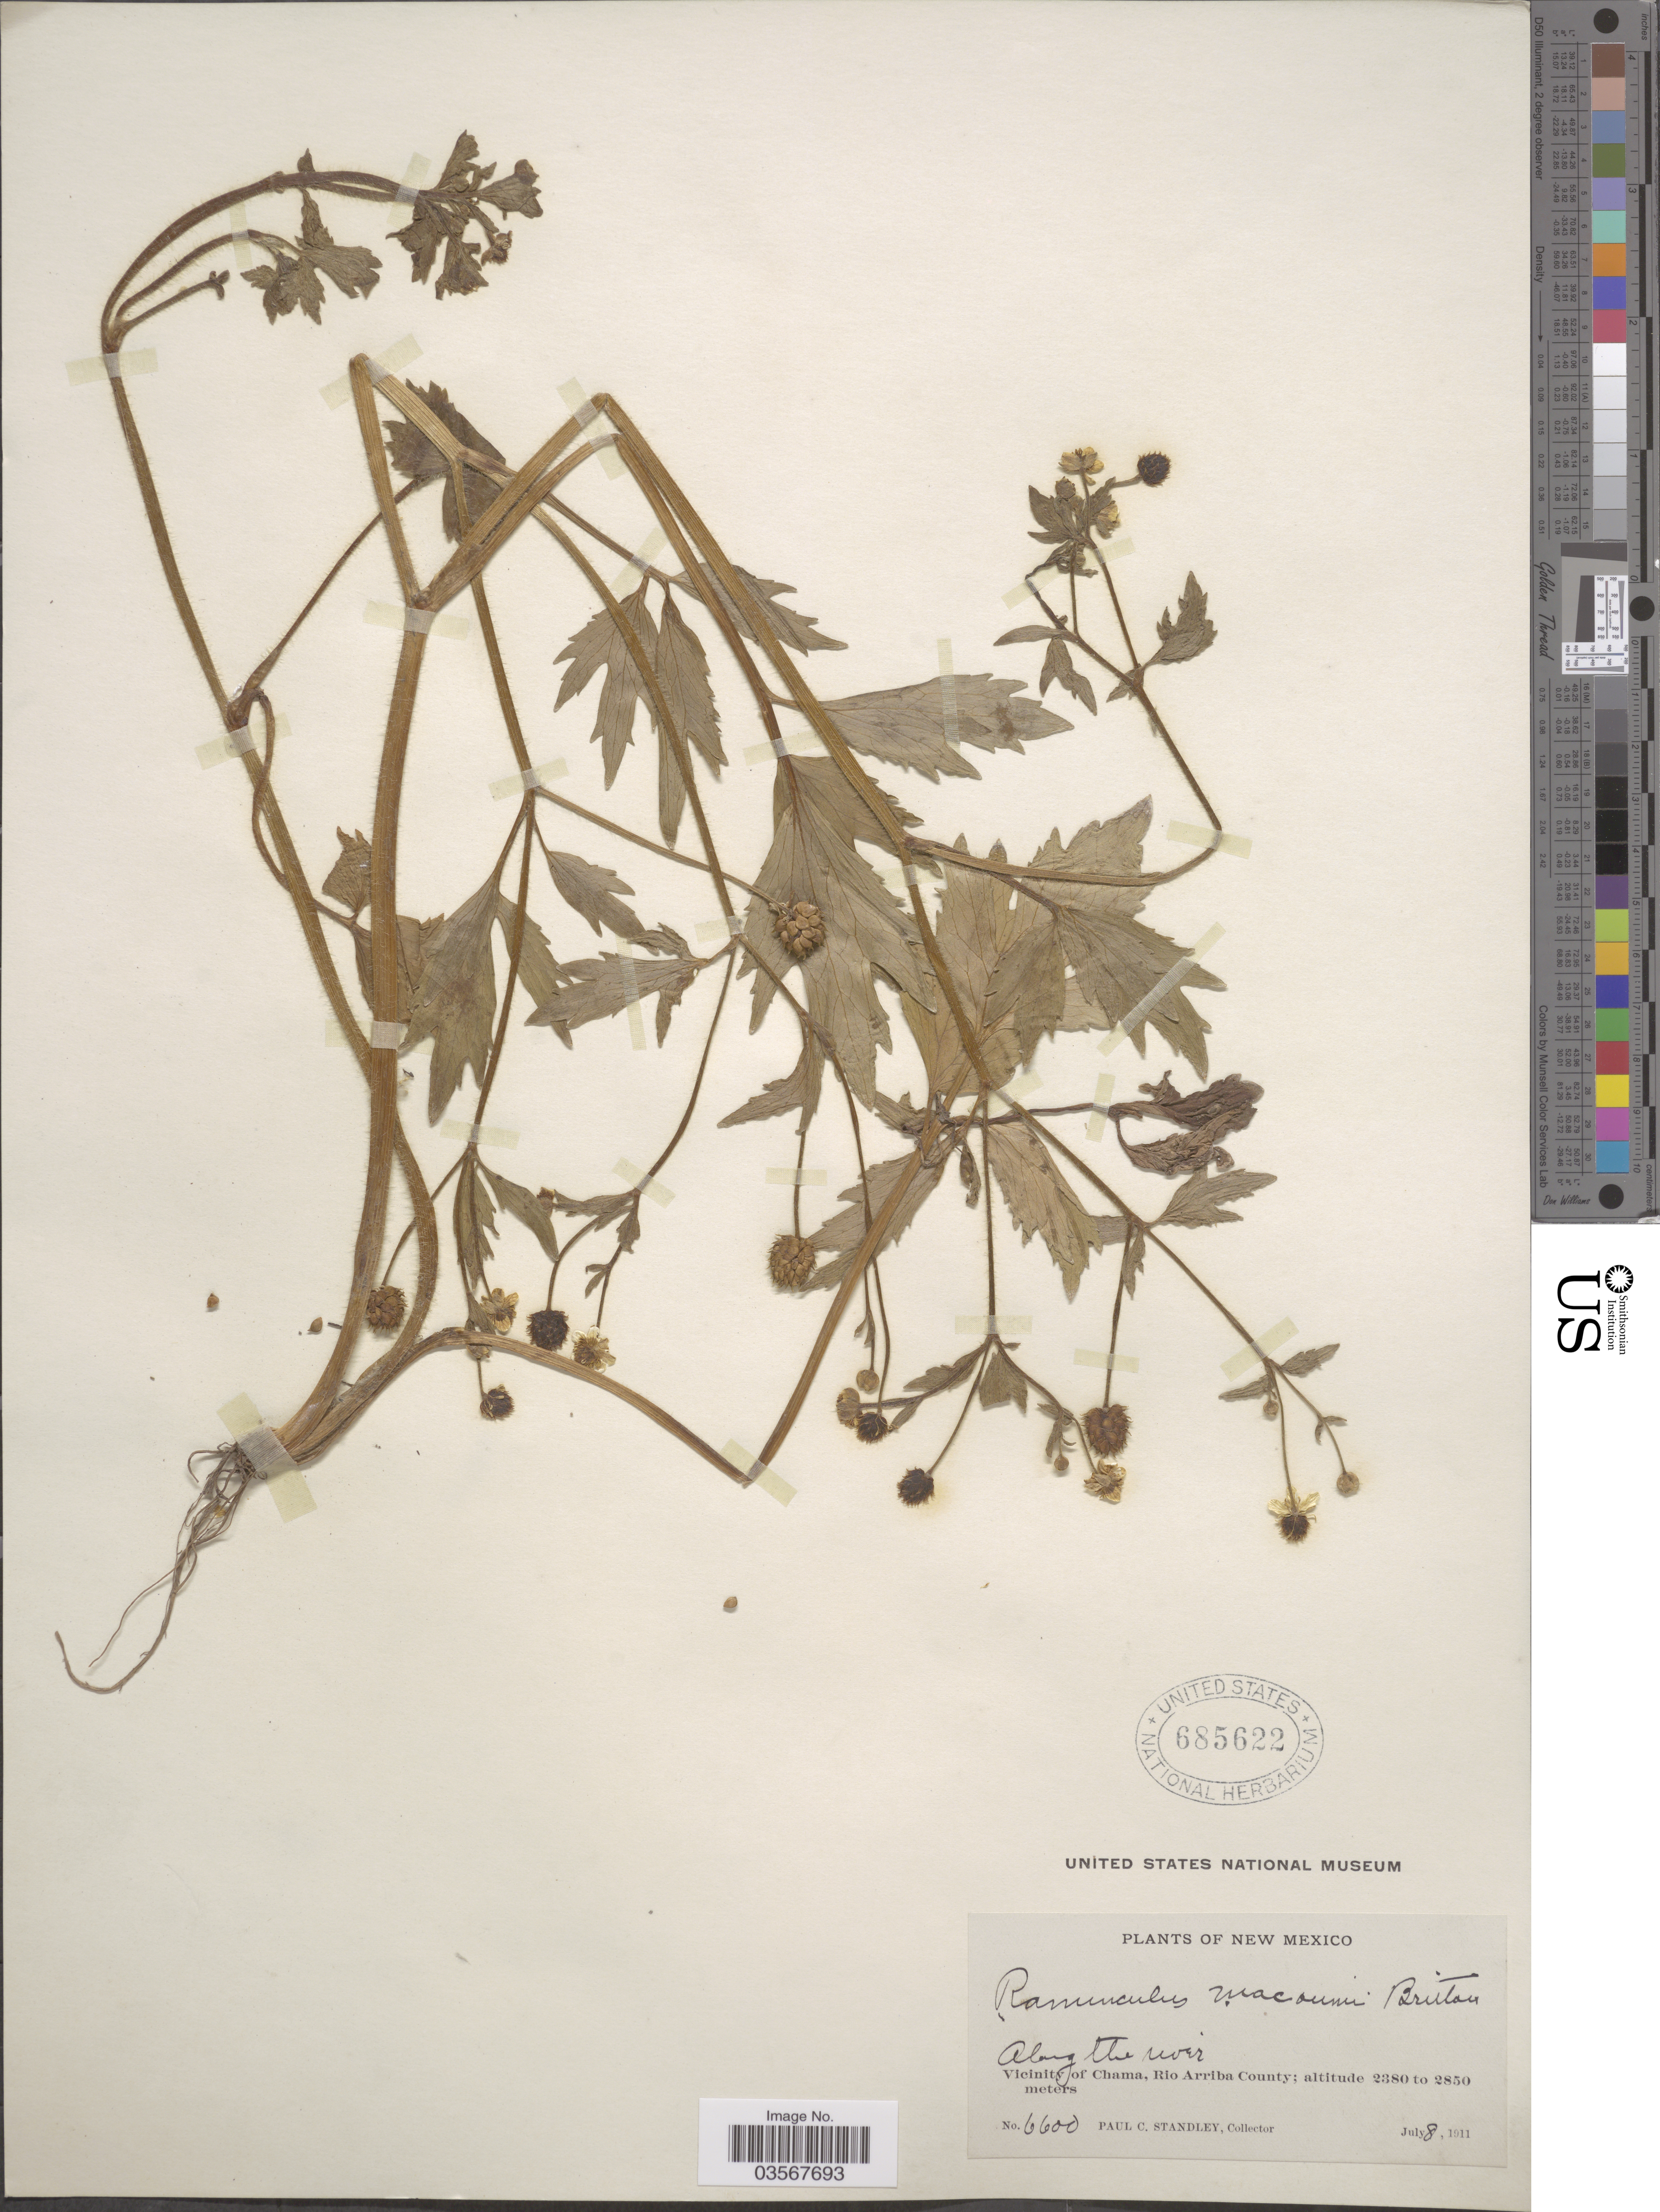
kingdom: Plantae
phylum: Tracheophyta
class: Magnoliopsida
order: Ranunculales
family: Ranunculaceae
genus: Ranunculus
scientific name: Ranunculus macounii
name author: Britton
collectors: P. C. Standley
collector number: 6600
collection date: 1911-07-08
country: United States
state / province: New Mexico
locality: Along the river. Vicinity of Chama, Rio Arriba County.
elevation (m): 2380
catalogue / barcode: US 685622